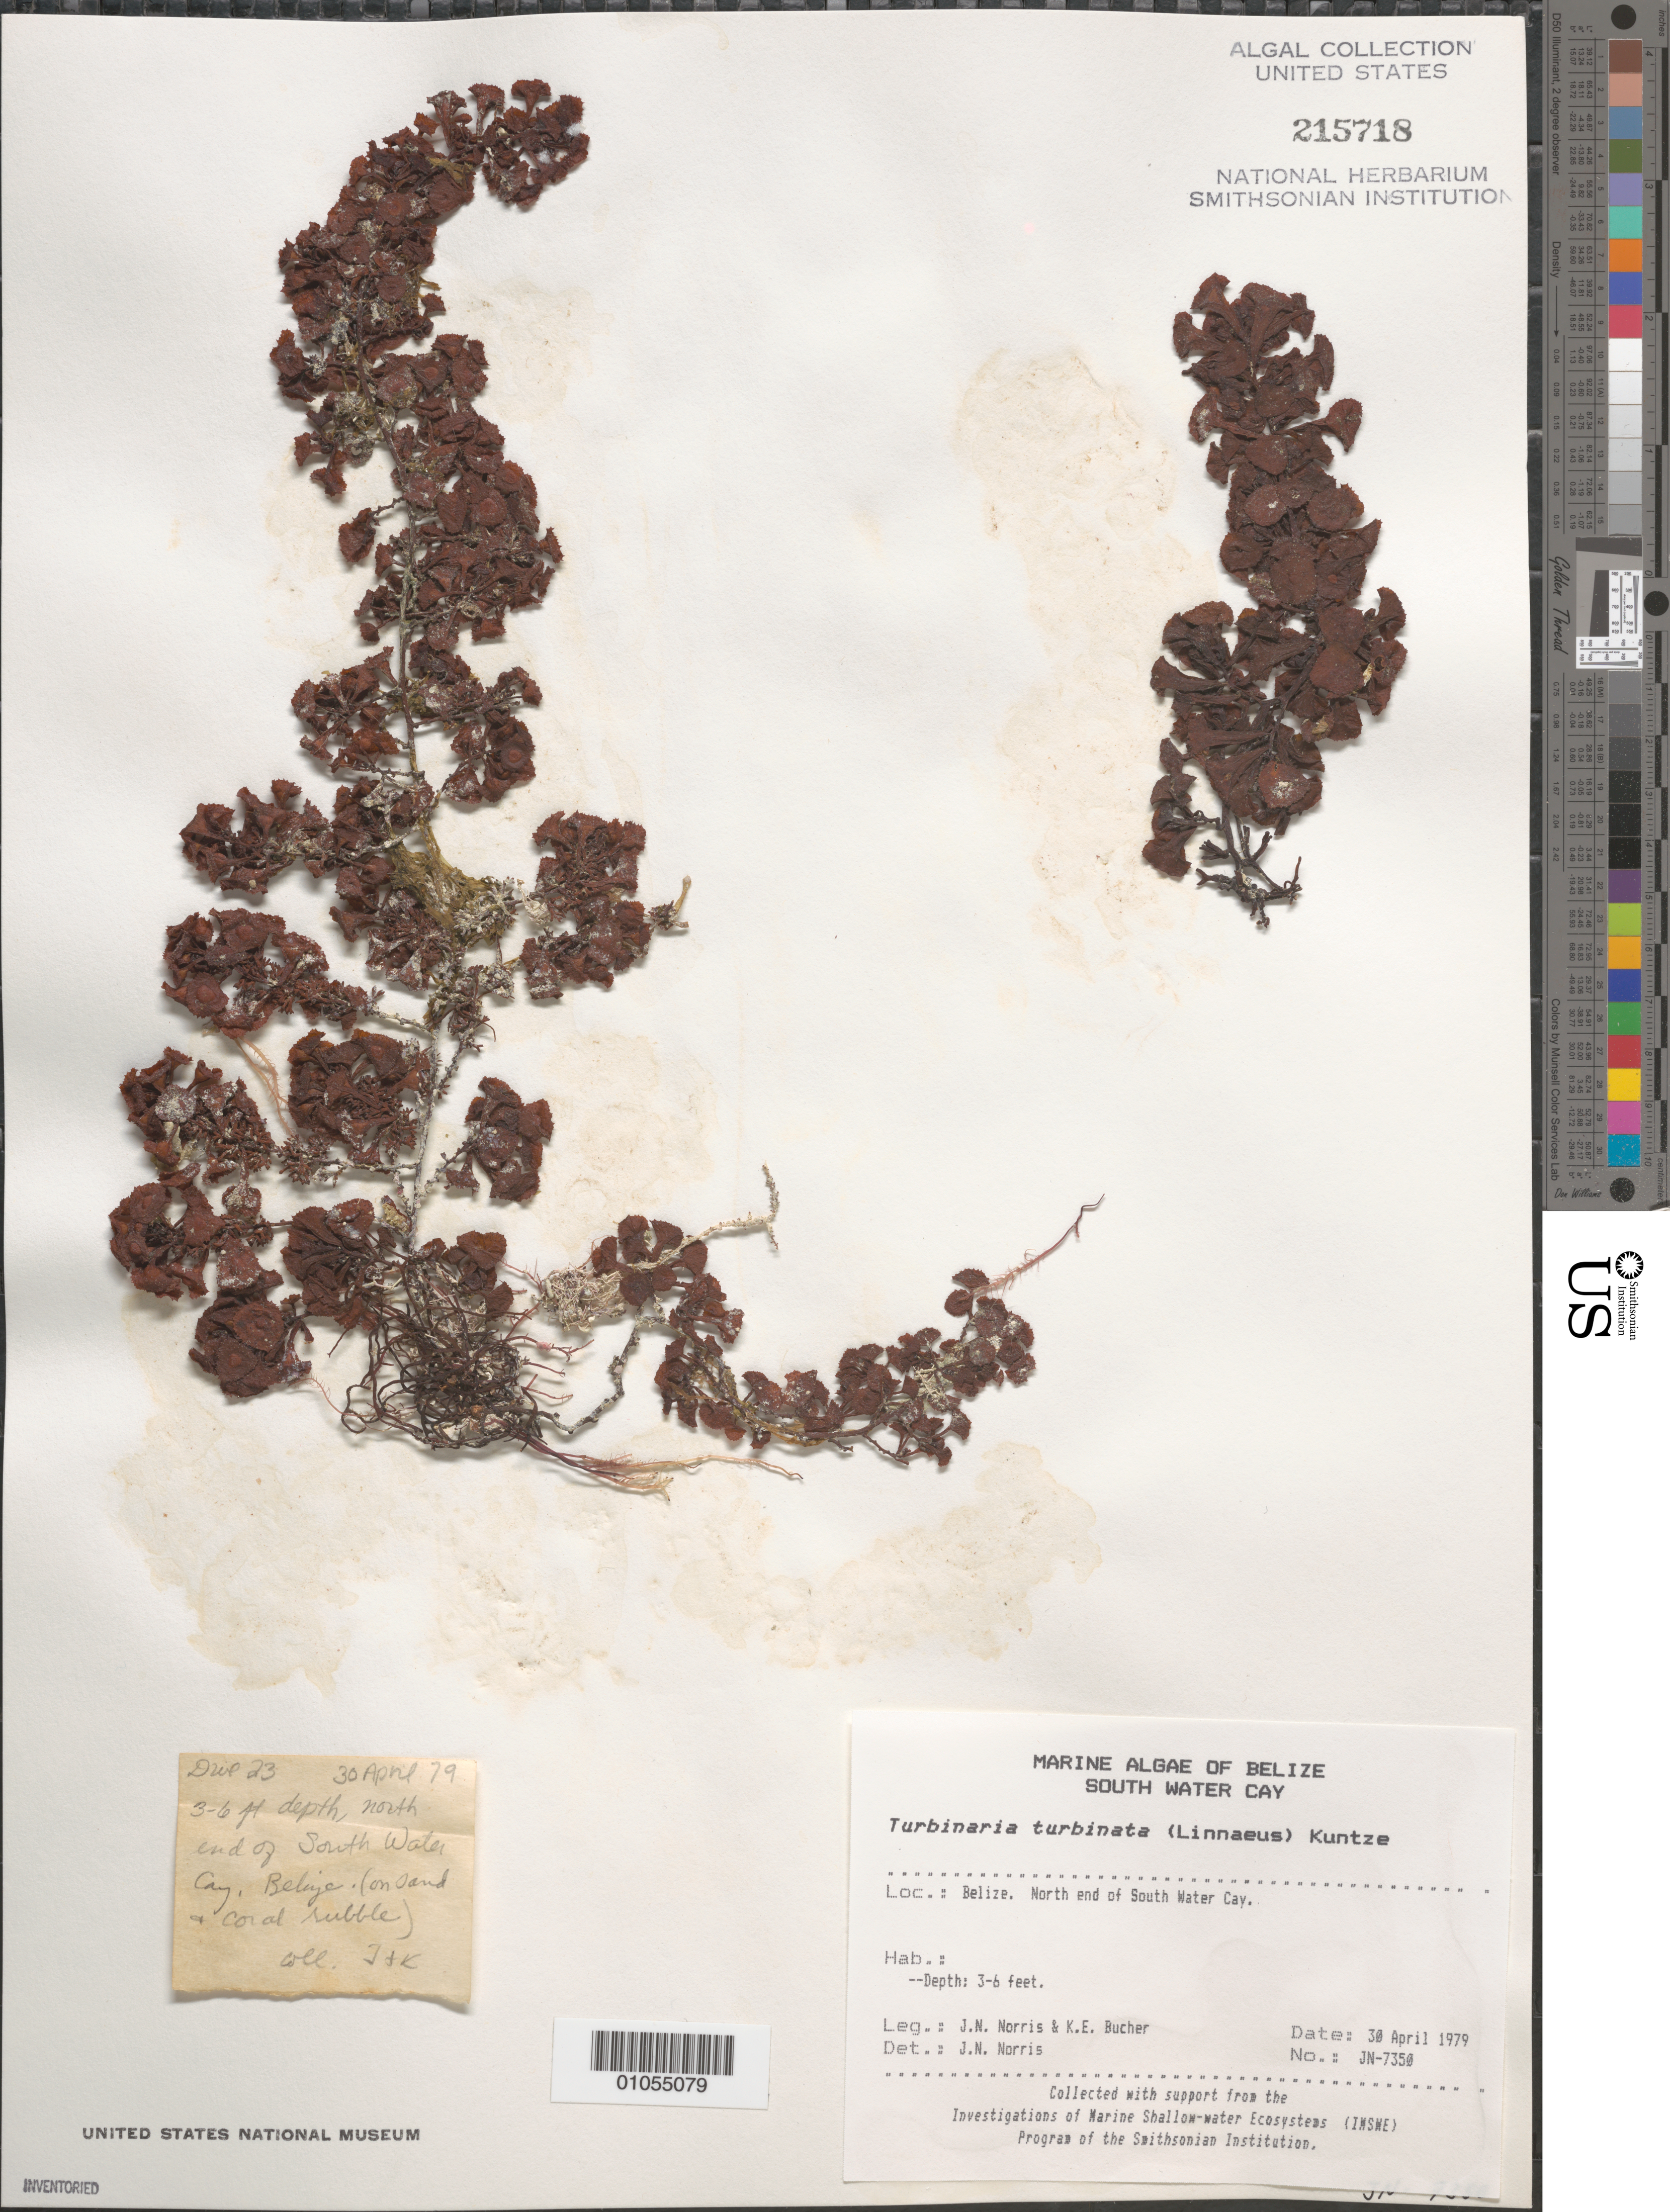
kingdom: Chromista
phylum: Ochrophyta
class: Phaeophyceae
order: Fucales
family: Sargassaceae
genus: Turbinaria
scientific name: Turbinaria turbinata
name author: (L.) Kuntze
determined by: Norris, James N.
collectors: J. N. Norris & K. E. Bucher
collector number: JN-7350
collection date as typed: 30 Apr 1979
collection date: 1979-04-30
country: Belize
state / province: Stann Creek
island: South Water Cay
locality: North end of the cay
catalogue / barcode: US 215718